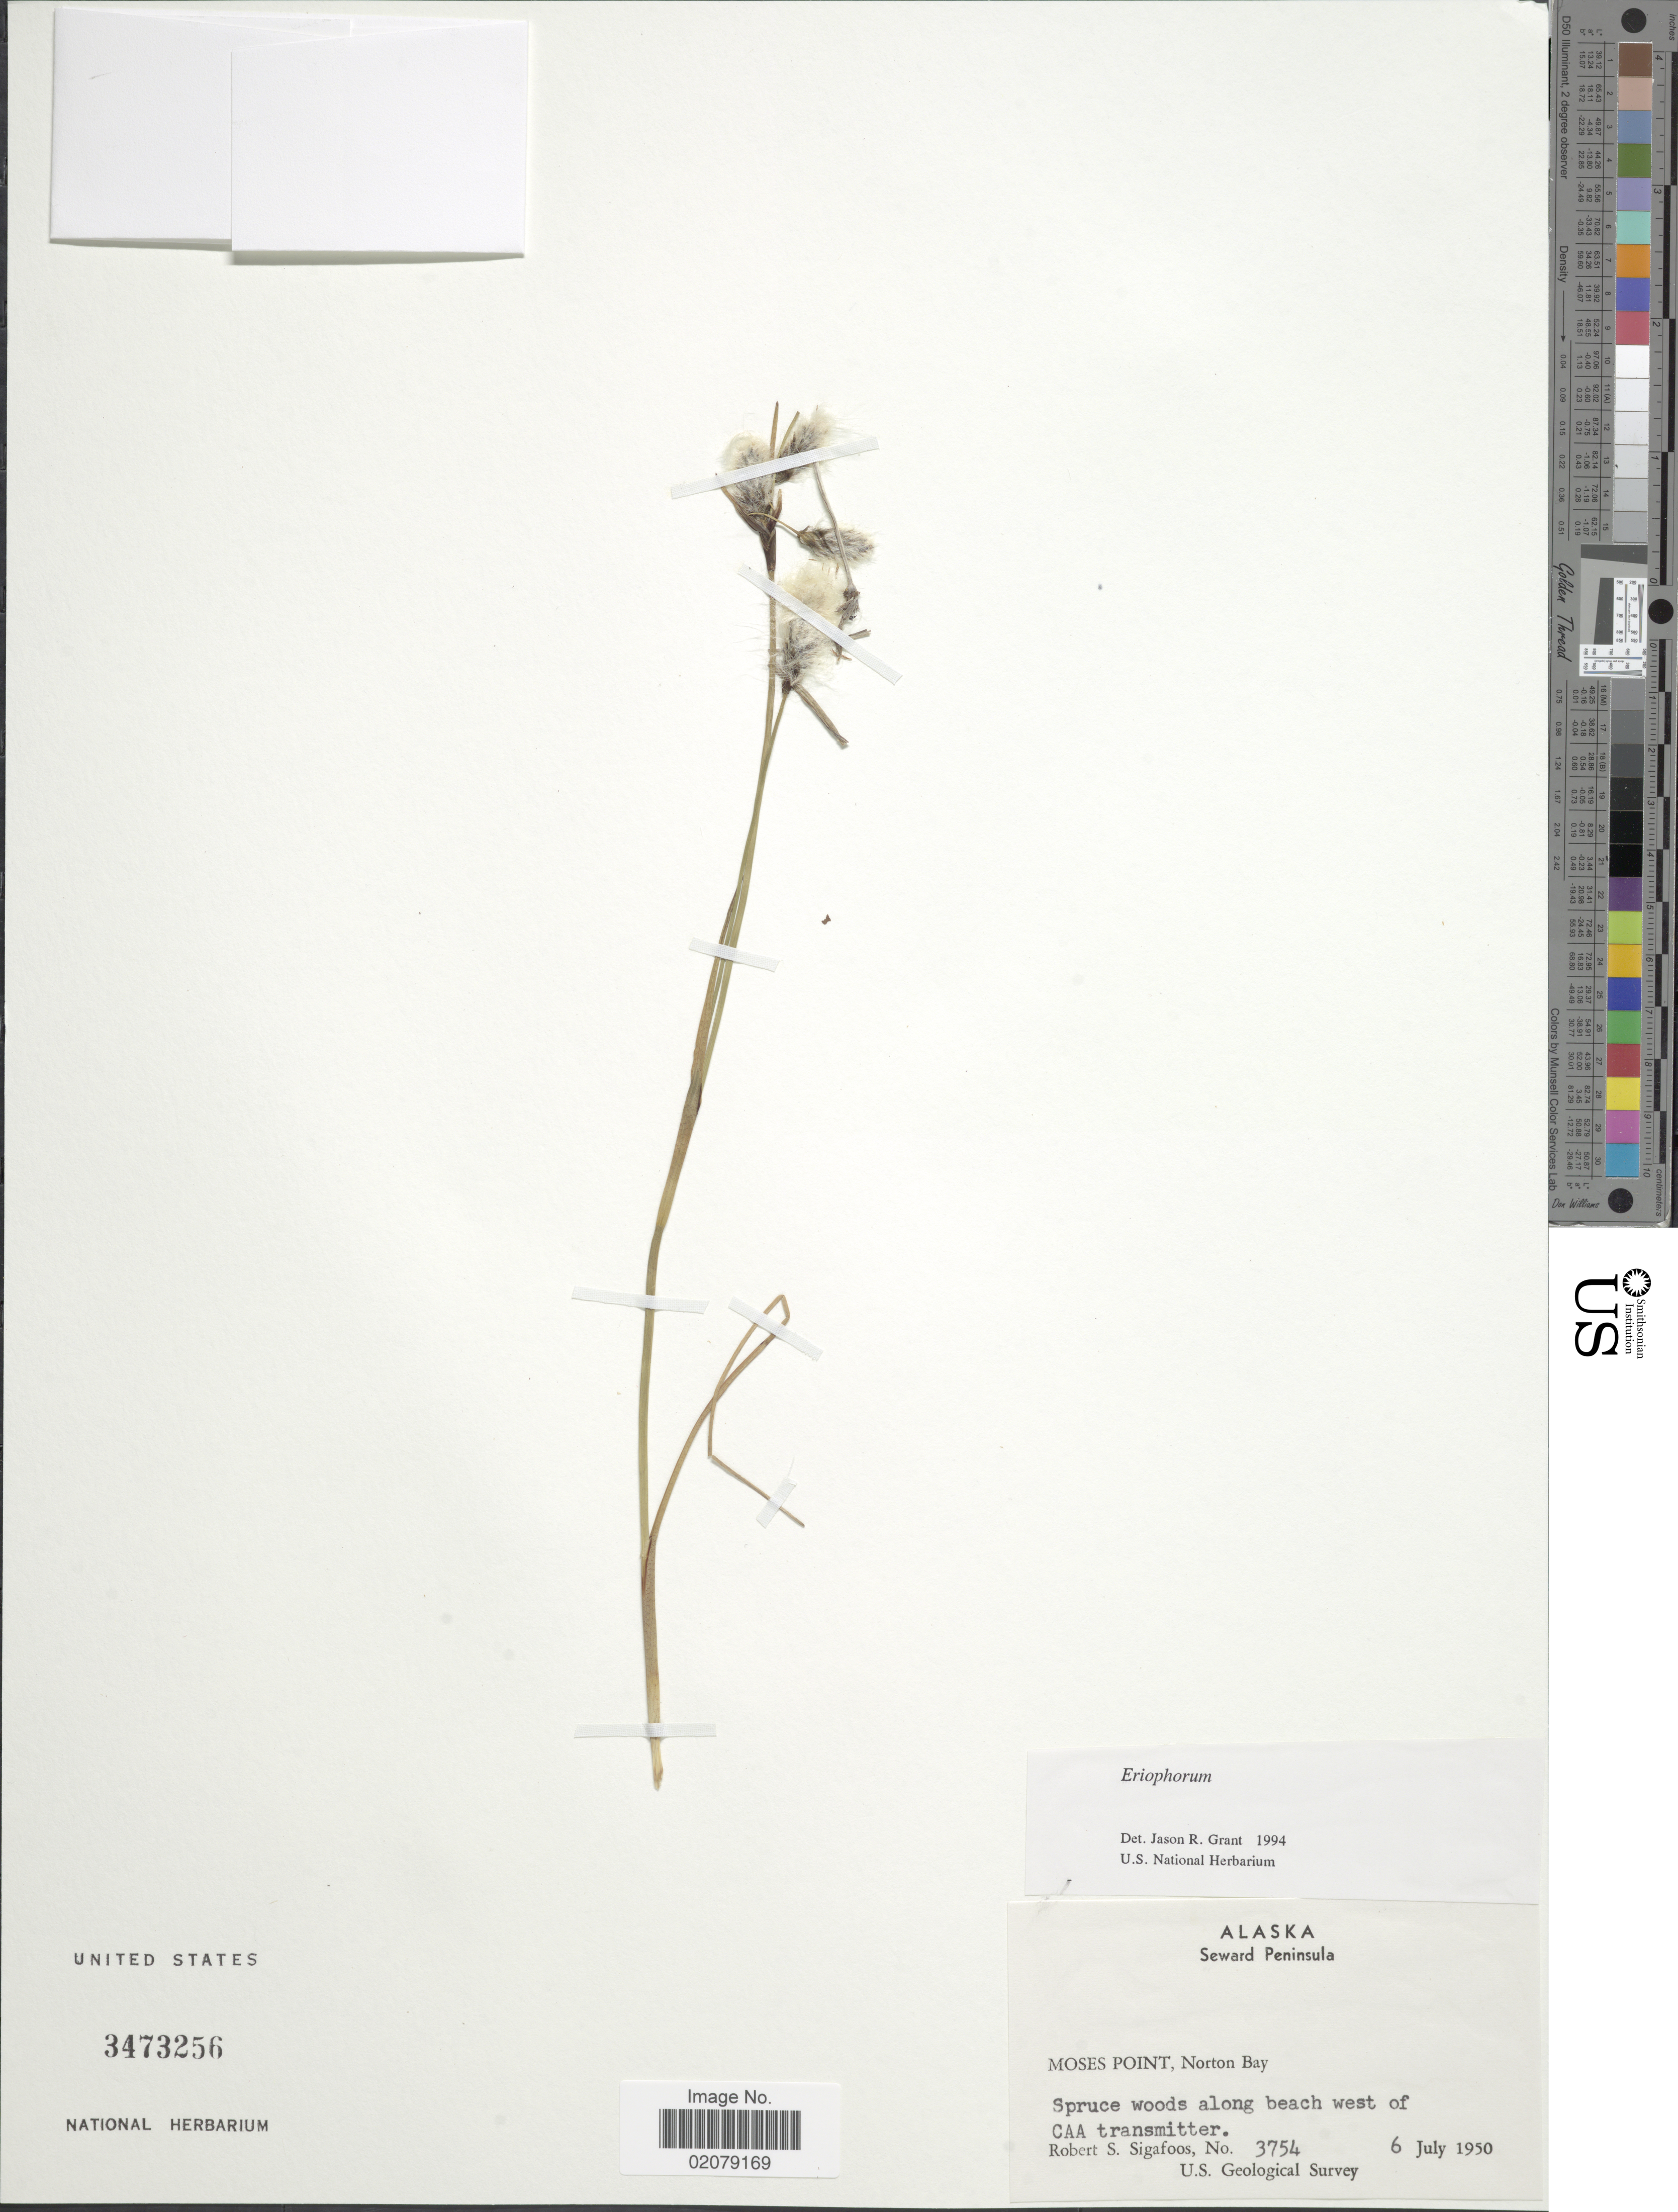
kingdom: Plantae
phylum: Tracheophyta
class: Liliopsida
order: Poales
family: Cyperaceae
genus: Eriophorum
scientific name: Eriophorum sp.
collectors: R. Sigafoos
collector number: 3754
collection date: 1950-07-06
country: United States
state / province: Alaska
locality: Seward Peninsula, Moses Point, Norton Bay, Spruce woods along beach west of CAA transmitter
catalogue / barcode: US 3473256